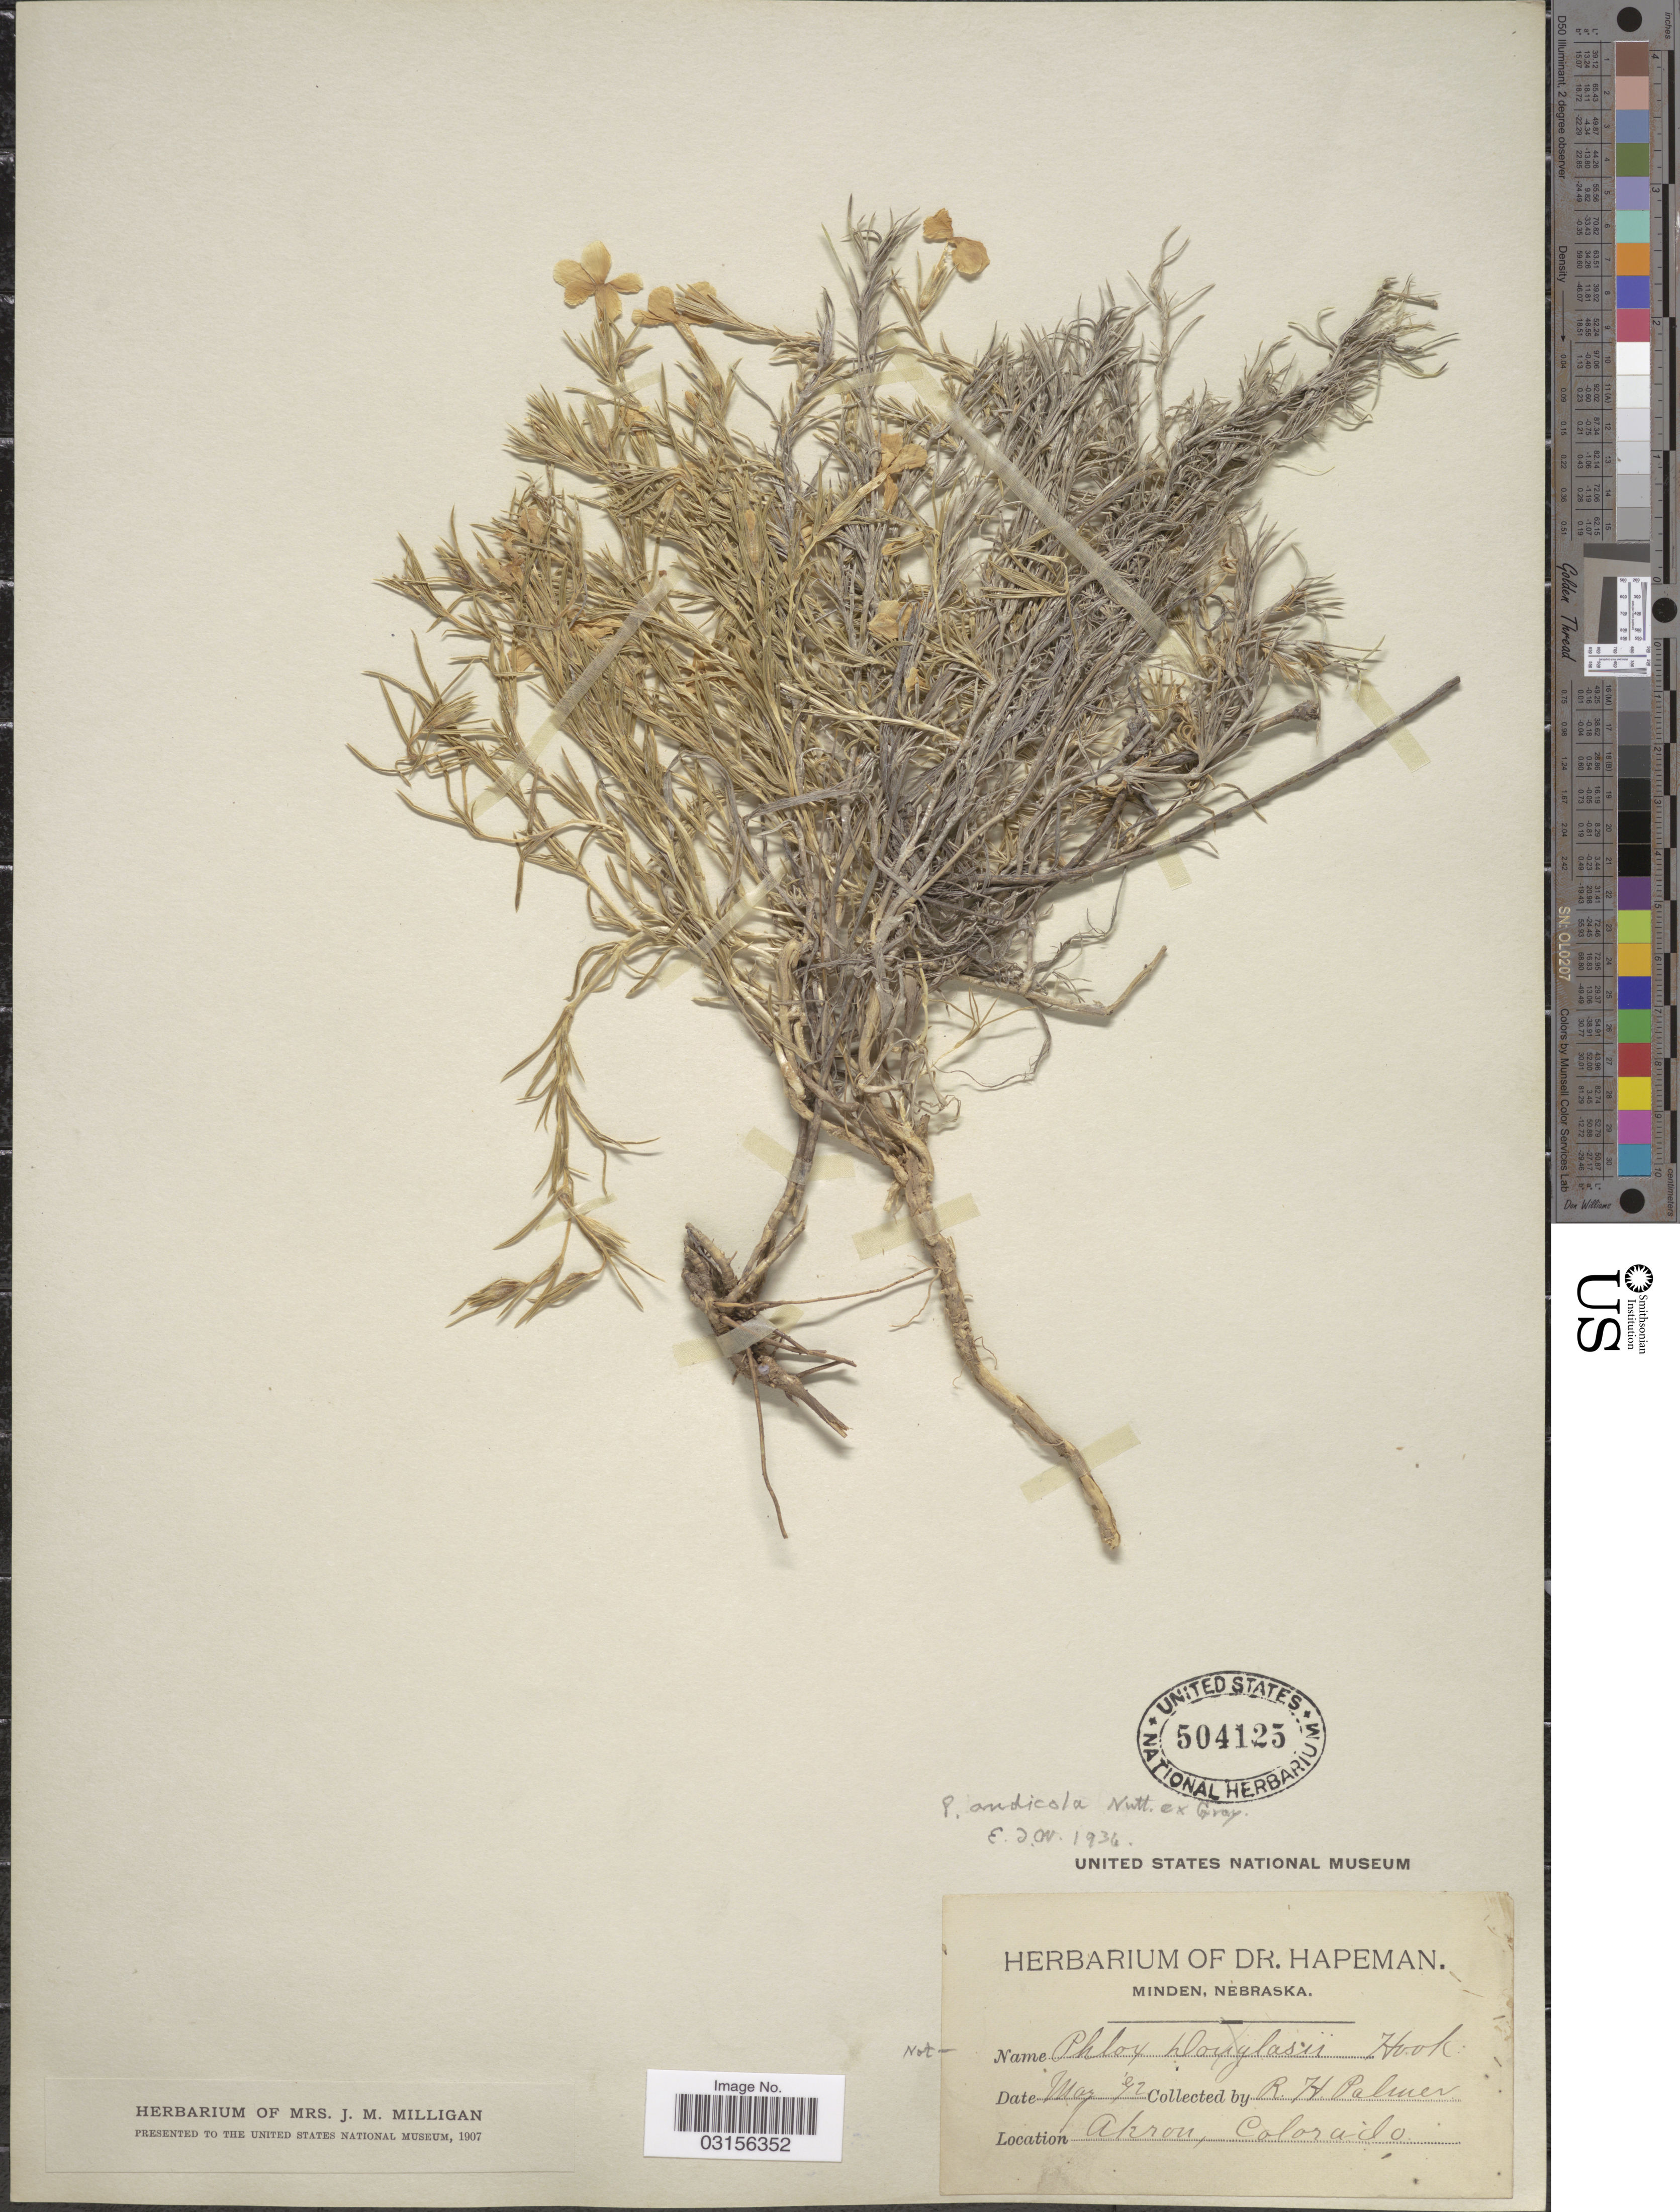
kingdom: Plantae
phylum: Tracheophyta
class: Magnoliopsida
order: Ericales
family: Polemoniaceae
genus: Phlox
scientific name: Phlox andicola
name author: (Britton) E.E. Nelson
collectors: R. Palmer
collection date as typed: Transcribed d/m/y: /5/92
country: United States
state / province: Colorado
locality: Akron.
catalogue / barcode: US 504125